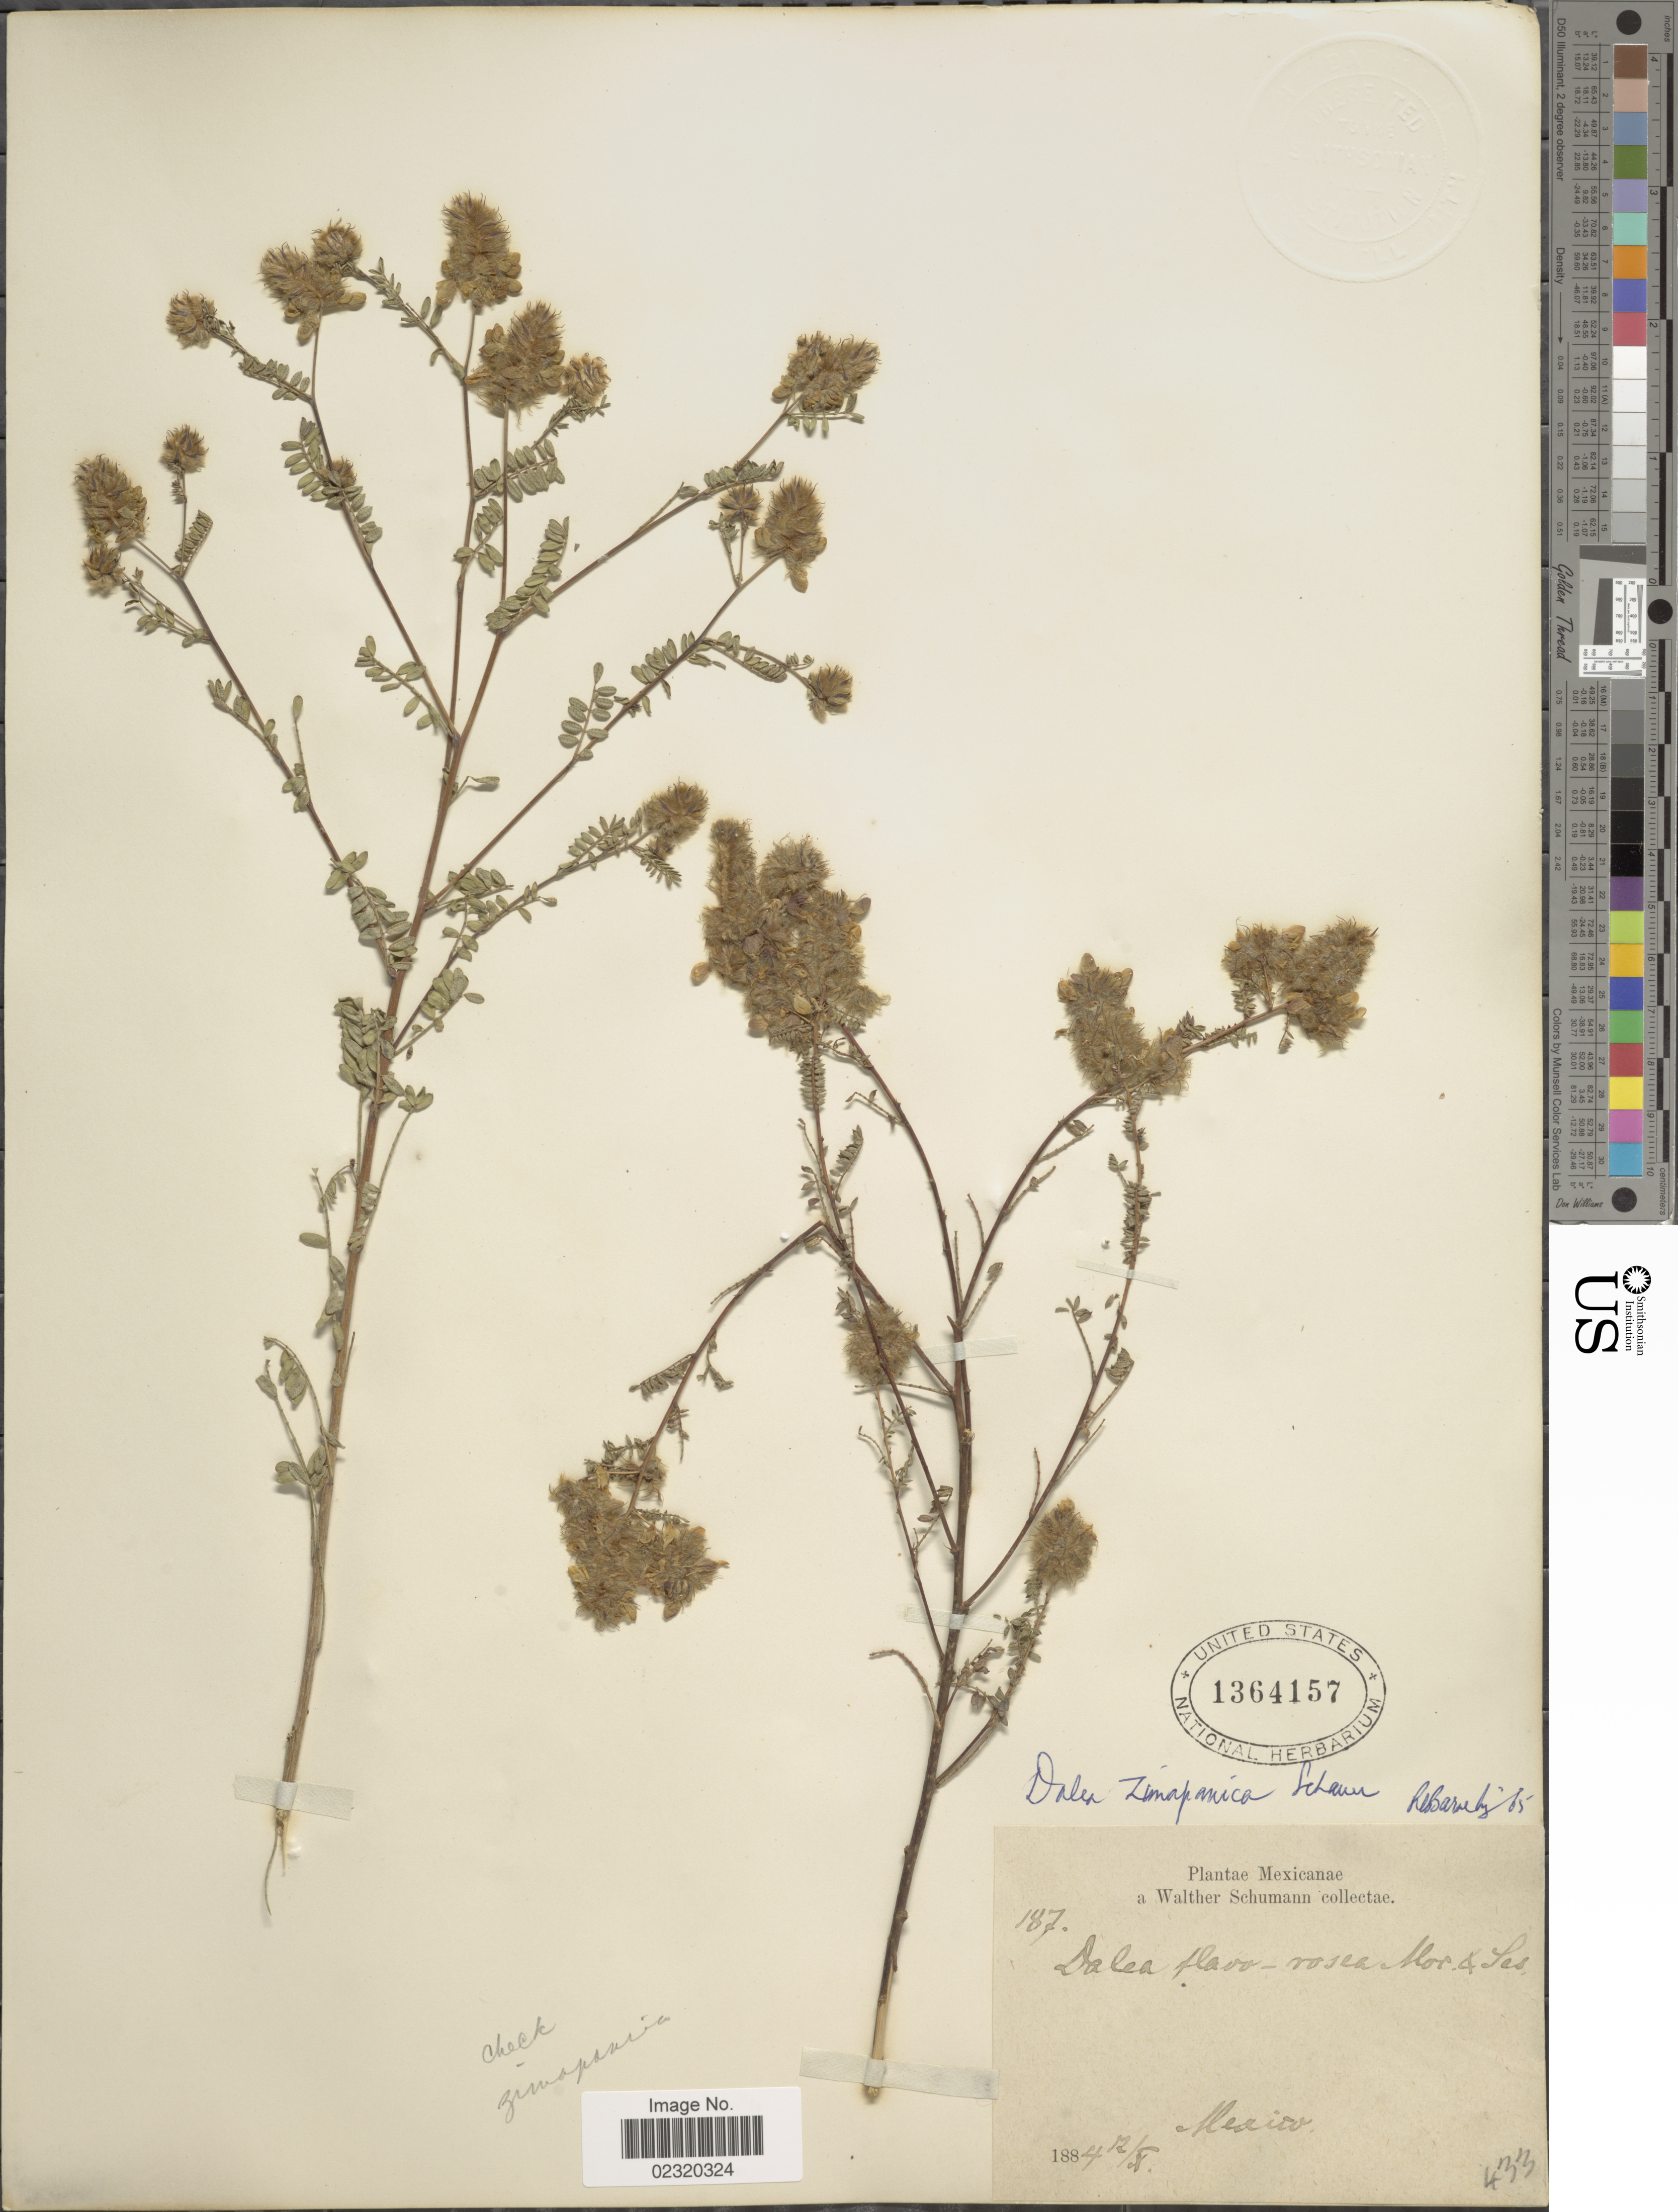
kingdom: Plantae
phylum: Tracheophyta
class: Magnoliopsida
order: Fabales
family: Fabaceae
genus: Dalea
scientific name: Dalea zimapanica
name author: S. Schauer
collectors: W. Schumann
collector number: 187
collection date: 1884-10-12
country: Mexico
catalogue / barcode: US 1364157